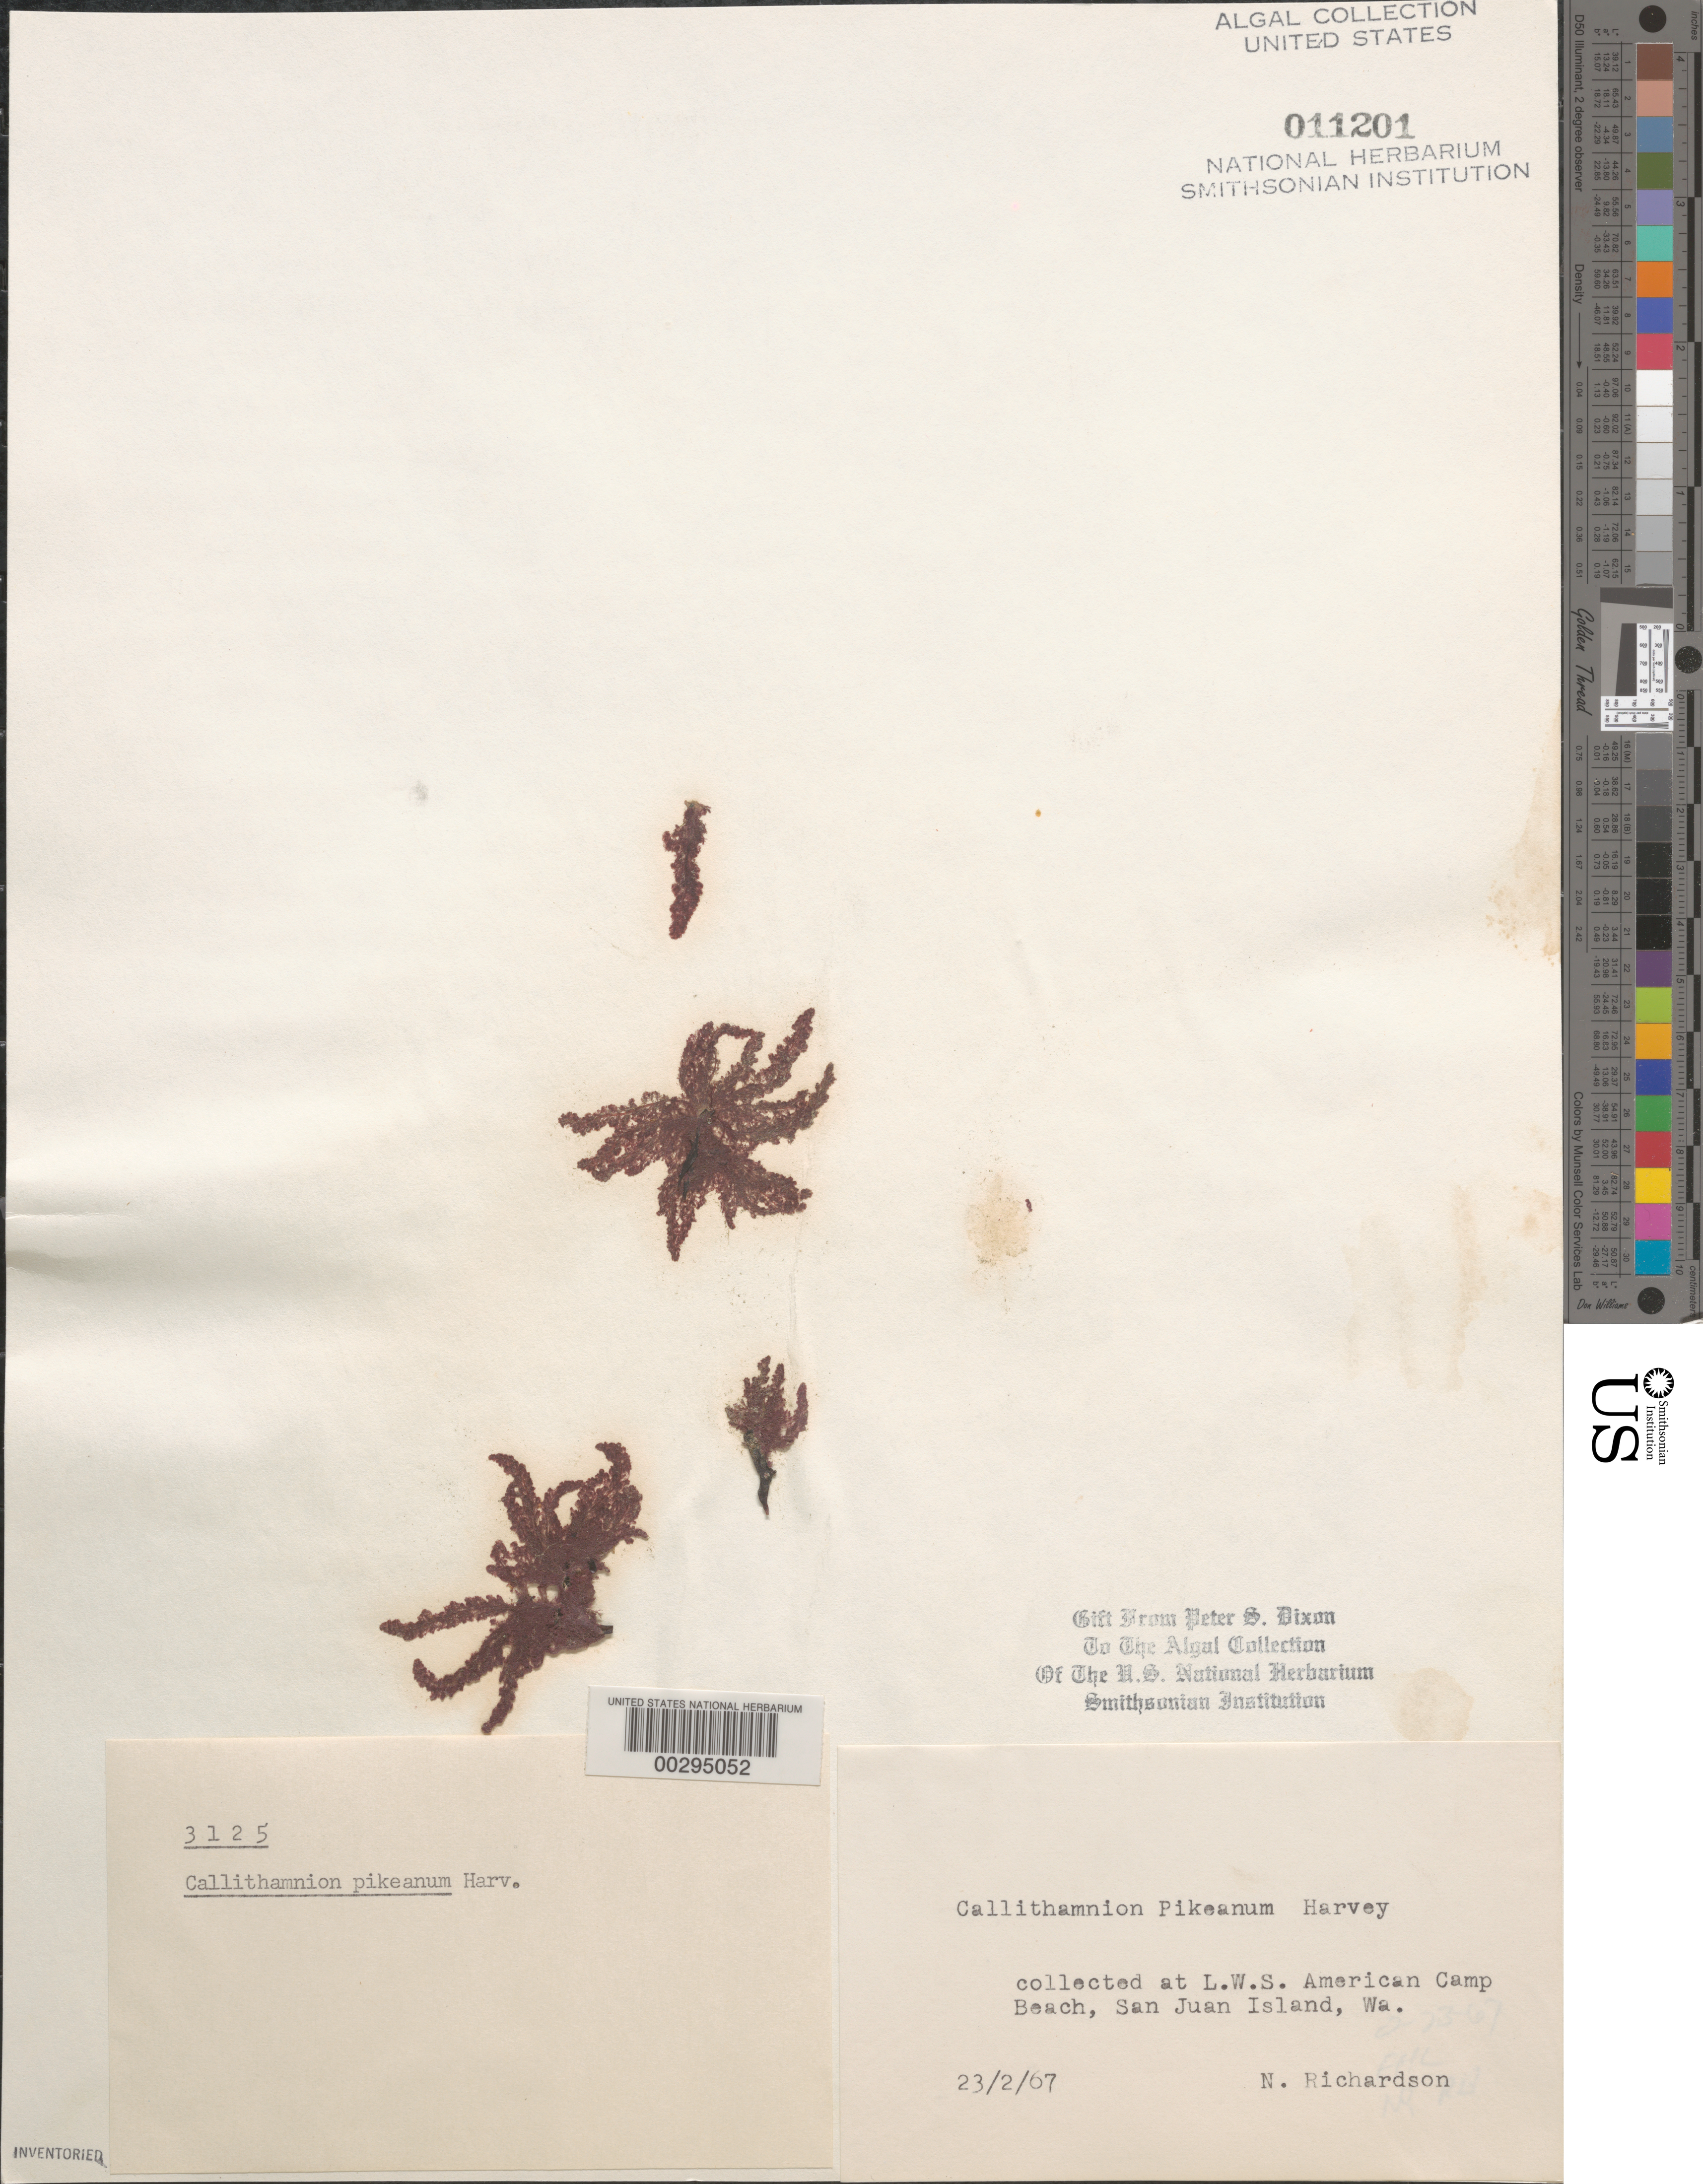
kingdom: Plantae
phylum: Rhodophyta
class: Florideophyceae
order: Ceramiales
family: Callithamniaceae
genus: Callithamnion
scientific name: Callithamnion pikeanum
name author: Harv.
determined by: Dixon, P. S.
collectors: N. Richardson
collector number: PSD 3125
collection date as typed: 23 Feb 1967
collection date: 1967-02-23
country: United States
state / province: Washington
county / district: San Juan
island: San Juan Island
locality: American Camp Beach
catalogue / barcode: US 11201